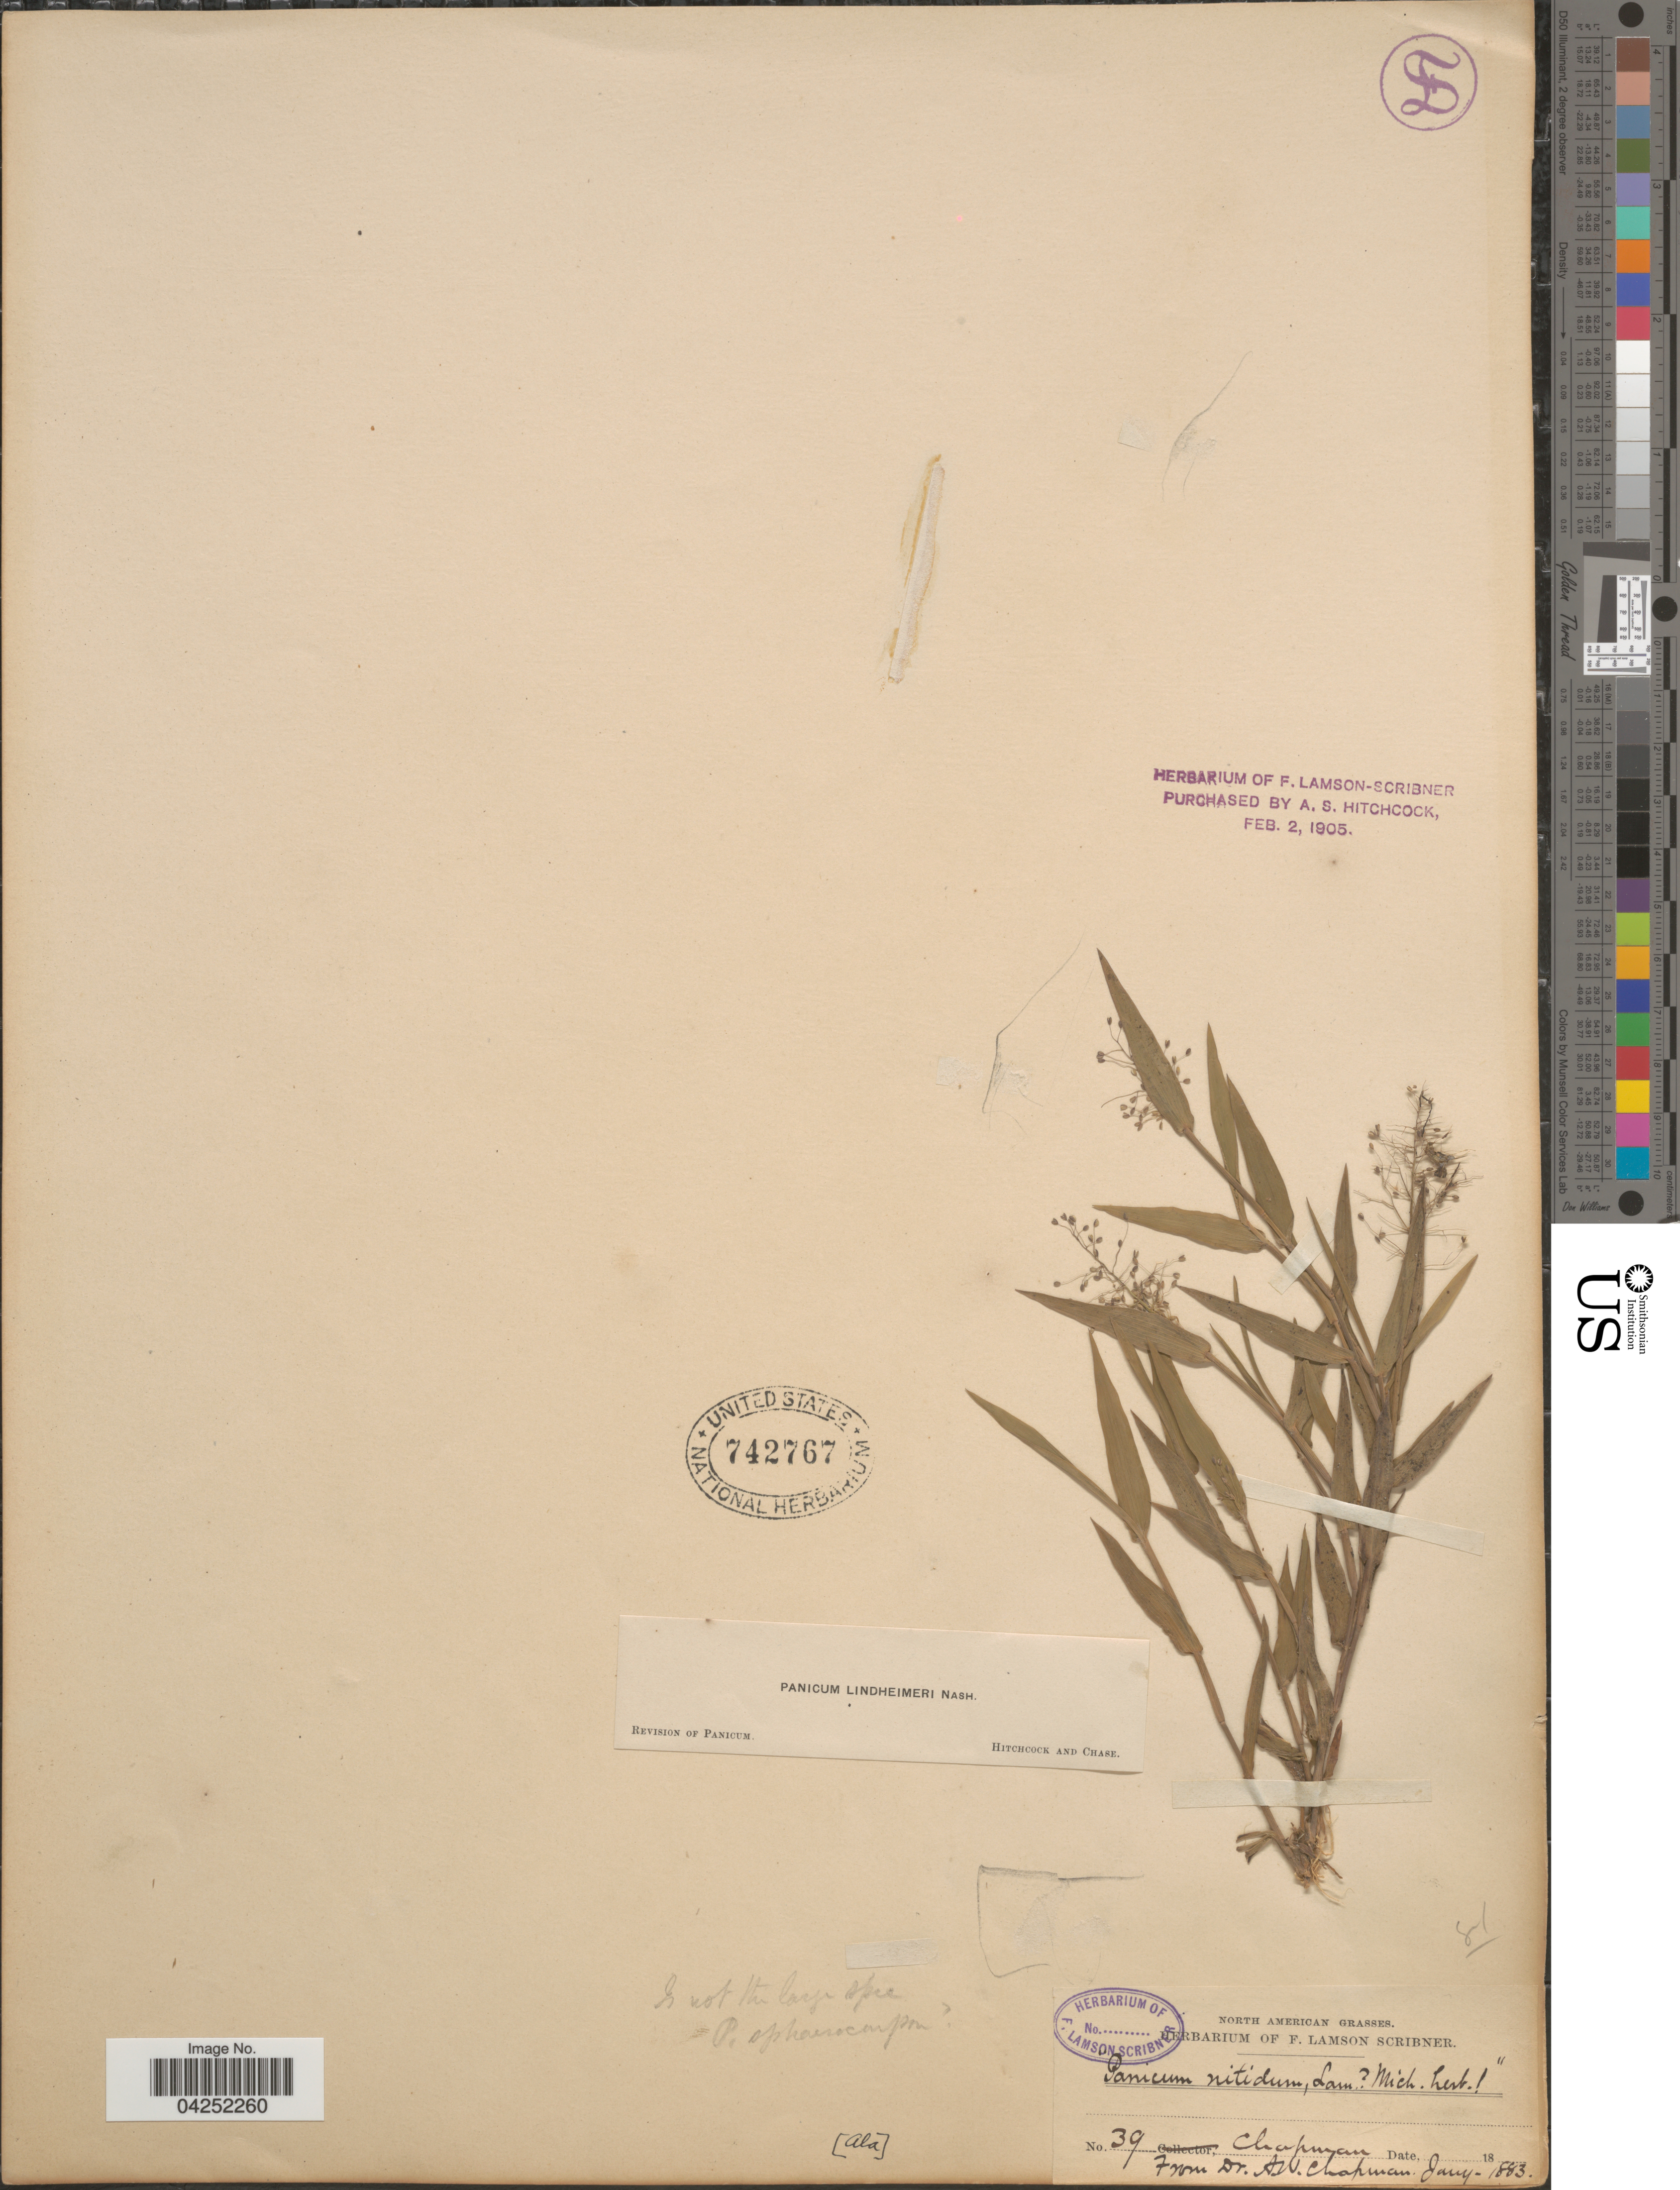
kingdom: Plantae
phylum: Tracheophyta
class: Liliopsida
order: Poales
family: Poaceae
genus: Dichanthelium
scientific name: Dichanthelium acuminatum var. lindheimeri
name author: (Nash) Gould & C.A. Clark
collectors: A. Chapman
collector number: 39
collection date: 1883-06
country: United States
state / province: Alabama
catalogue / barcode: US 742767